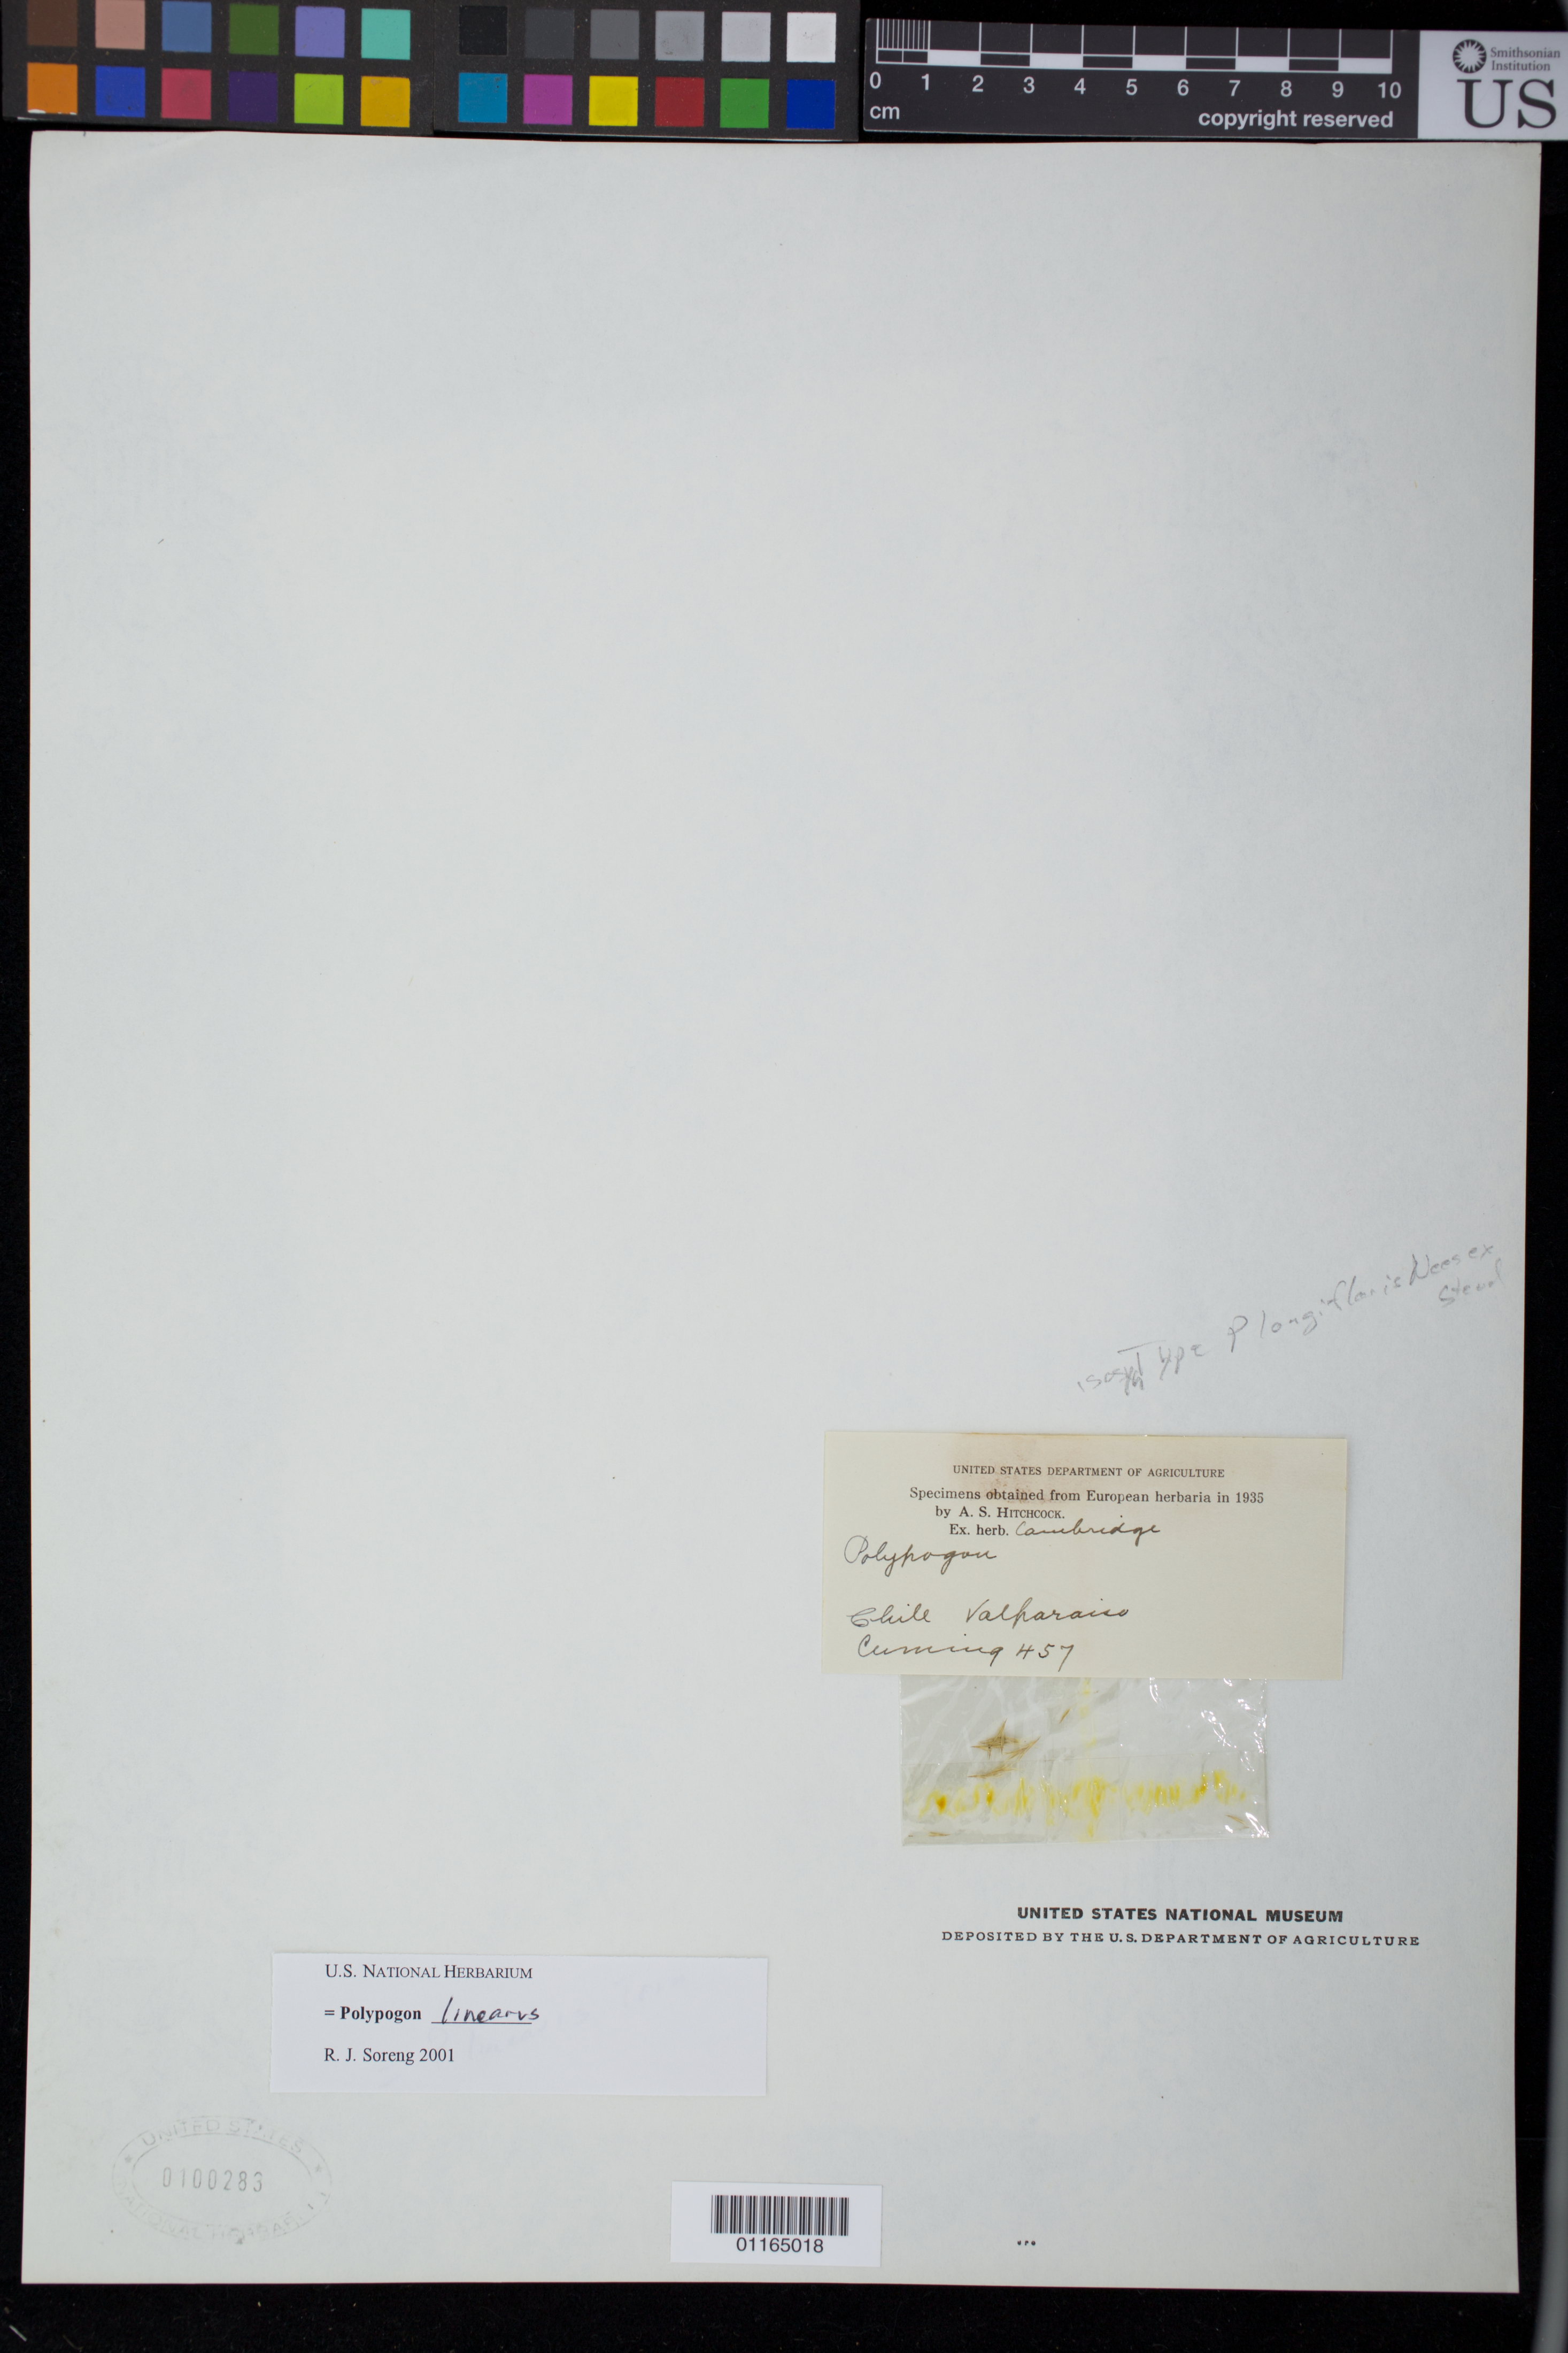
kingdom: Plantae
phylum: Tracheophyta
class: Liliopsida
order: Poales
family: Poaceae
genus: Polypogon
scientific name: Polypogon longiflorus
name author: Nees ex Trin.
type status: Type Collection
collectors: H. Cuming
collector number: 457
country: Chile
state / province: Valparaíso (V)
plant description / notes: Fragmentary material of type specimen ex herb. Cambridge.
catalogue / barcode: US 100283